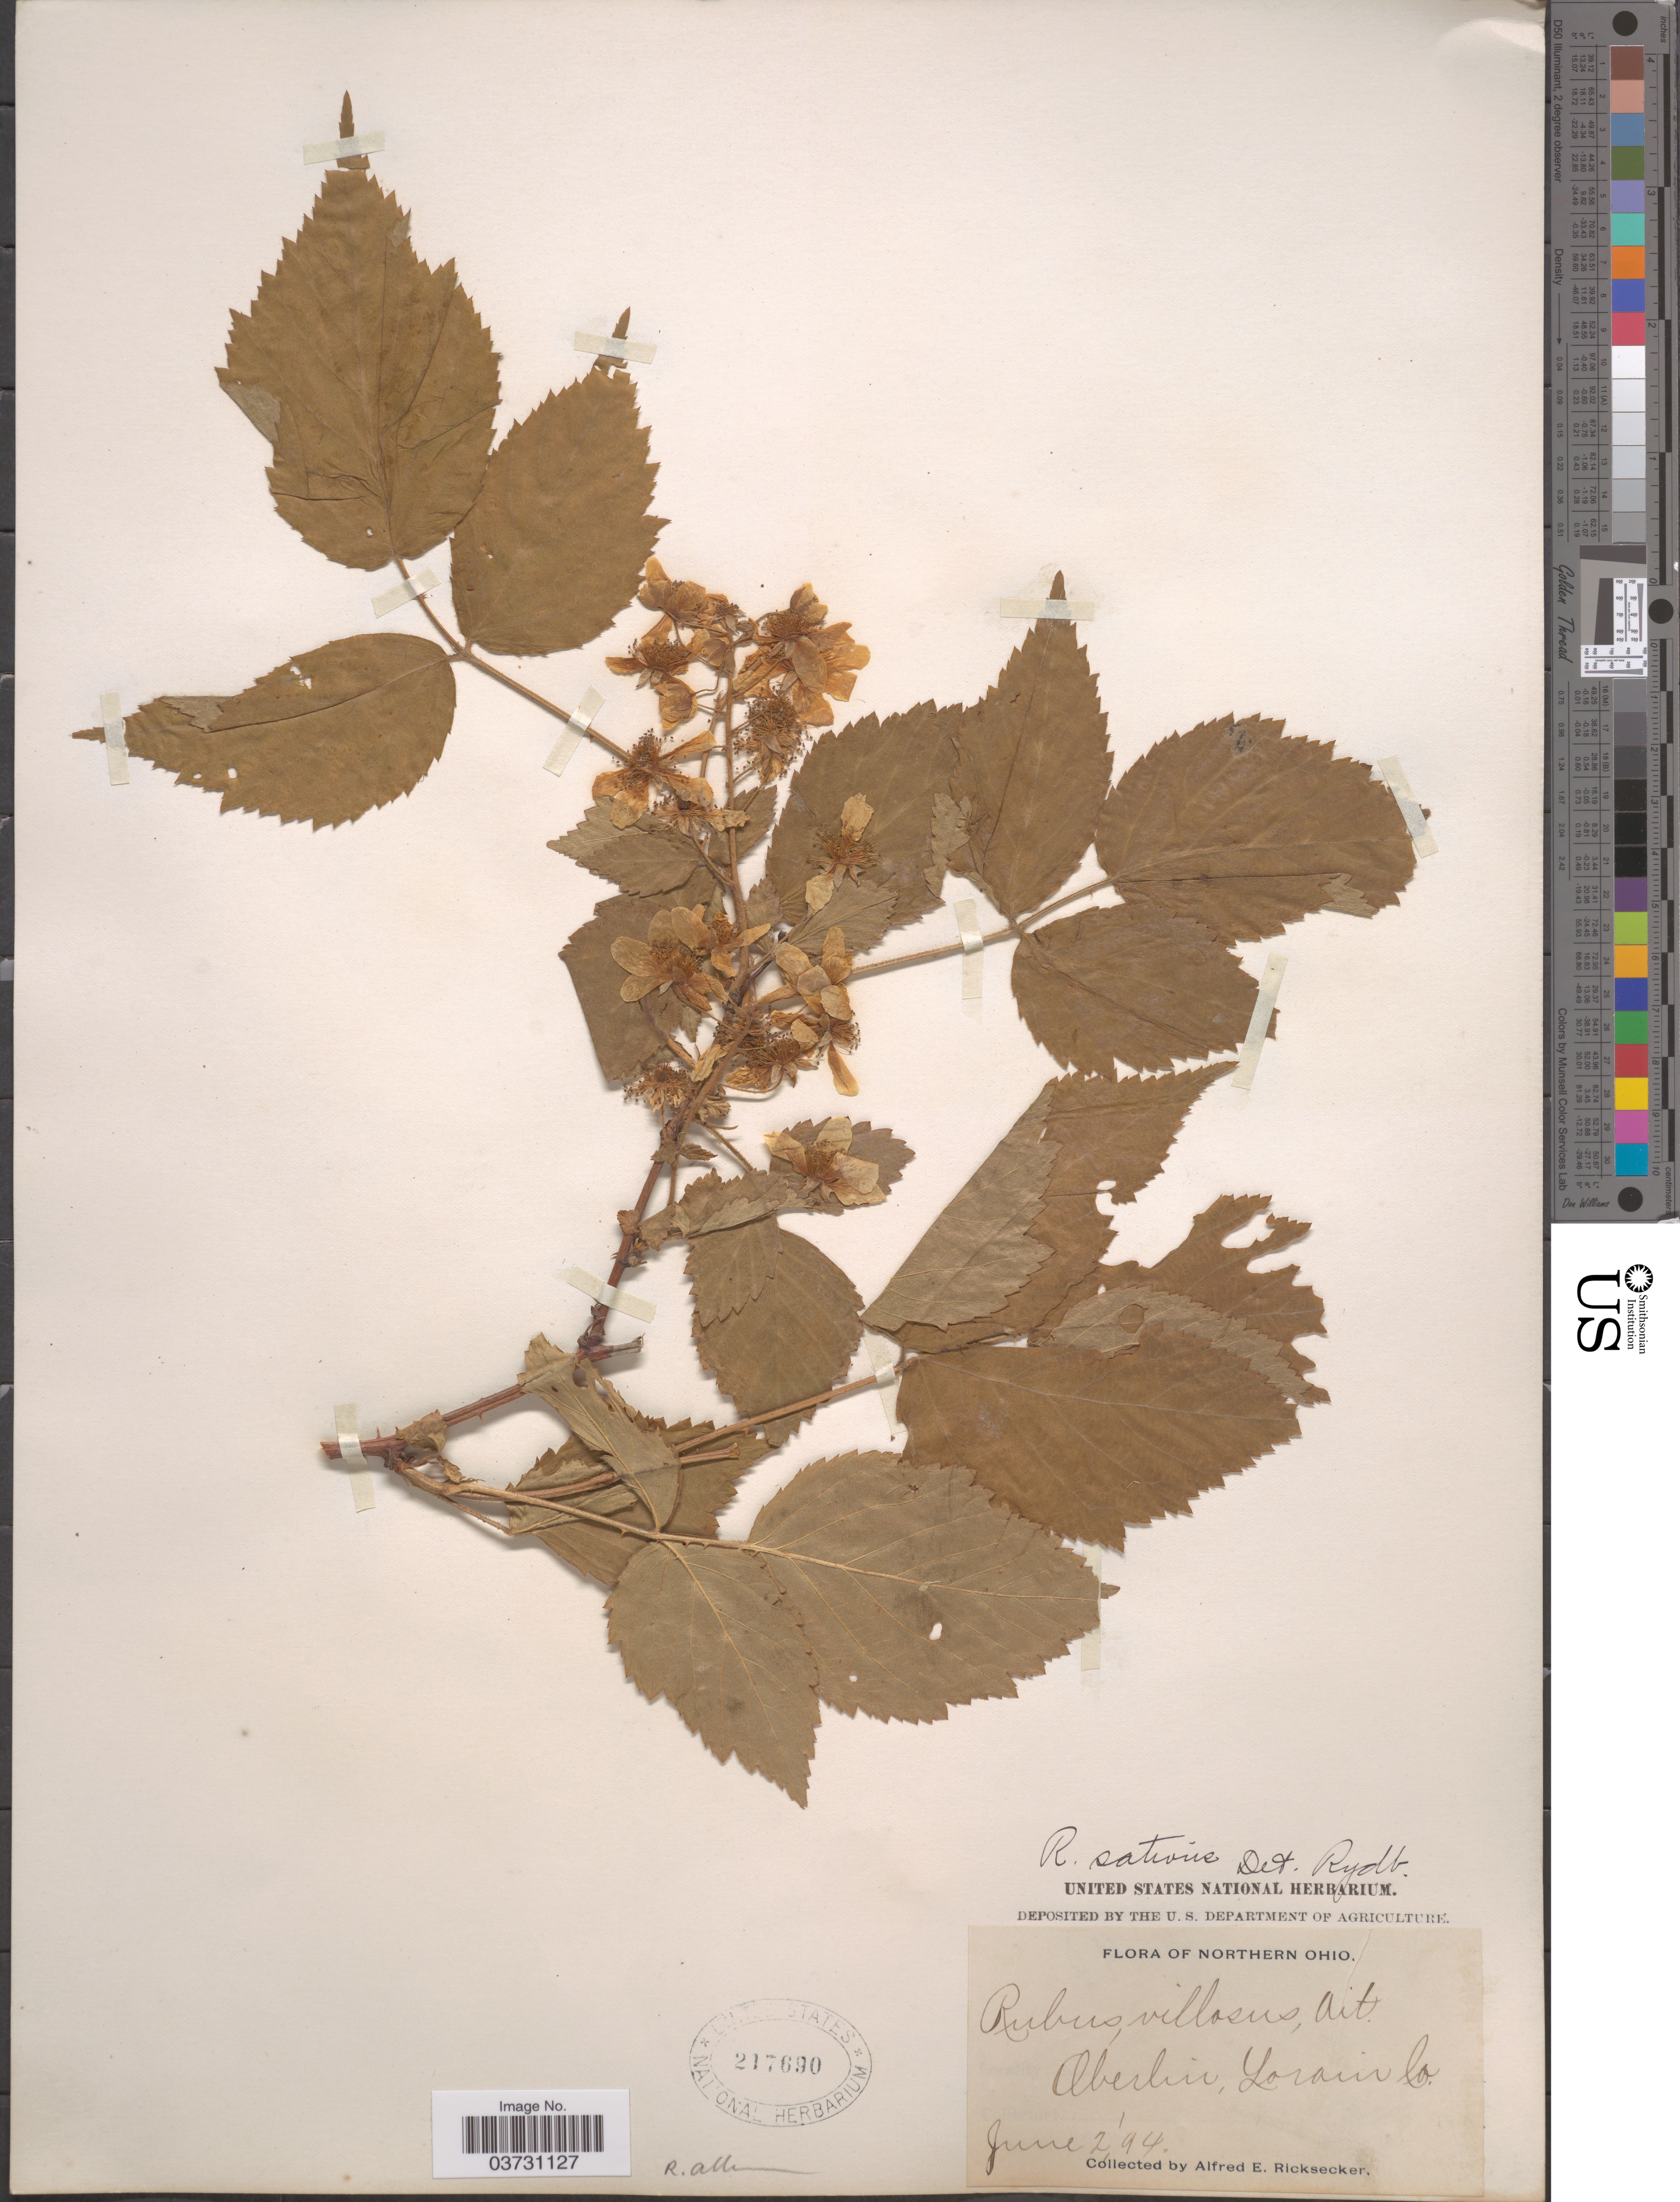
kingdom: Plantae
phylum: Tracheophyta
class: Magnoliopsida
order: Rosales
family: Rosaceae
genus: Rubus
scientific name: Rubus sativus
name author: (Bailey) Brainerd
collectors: A. E. Ricksecker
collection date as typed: Transcribed d/m/y: 2/6/94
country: United States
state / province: Ohio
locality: Northern Ohio. Oberlin, Lorain Co.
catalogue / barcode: US 217690